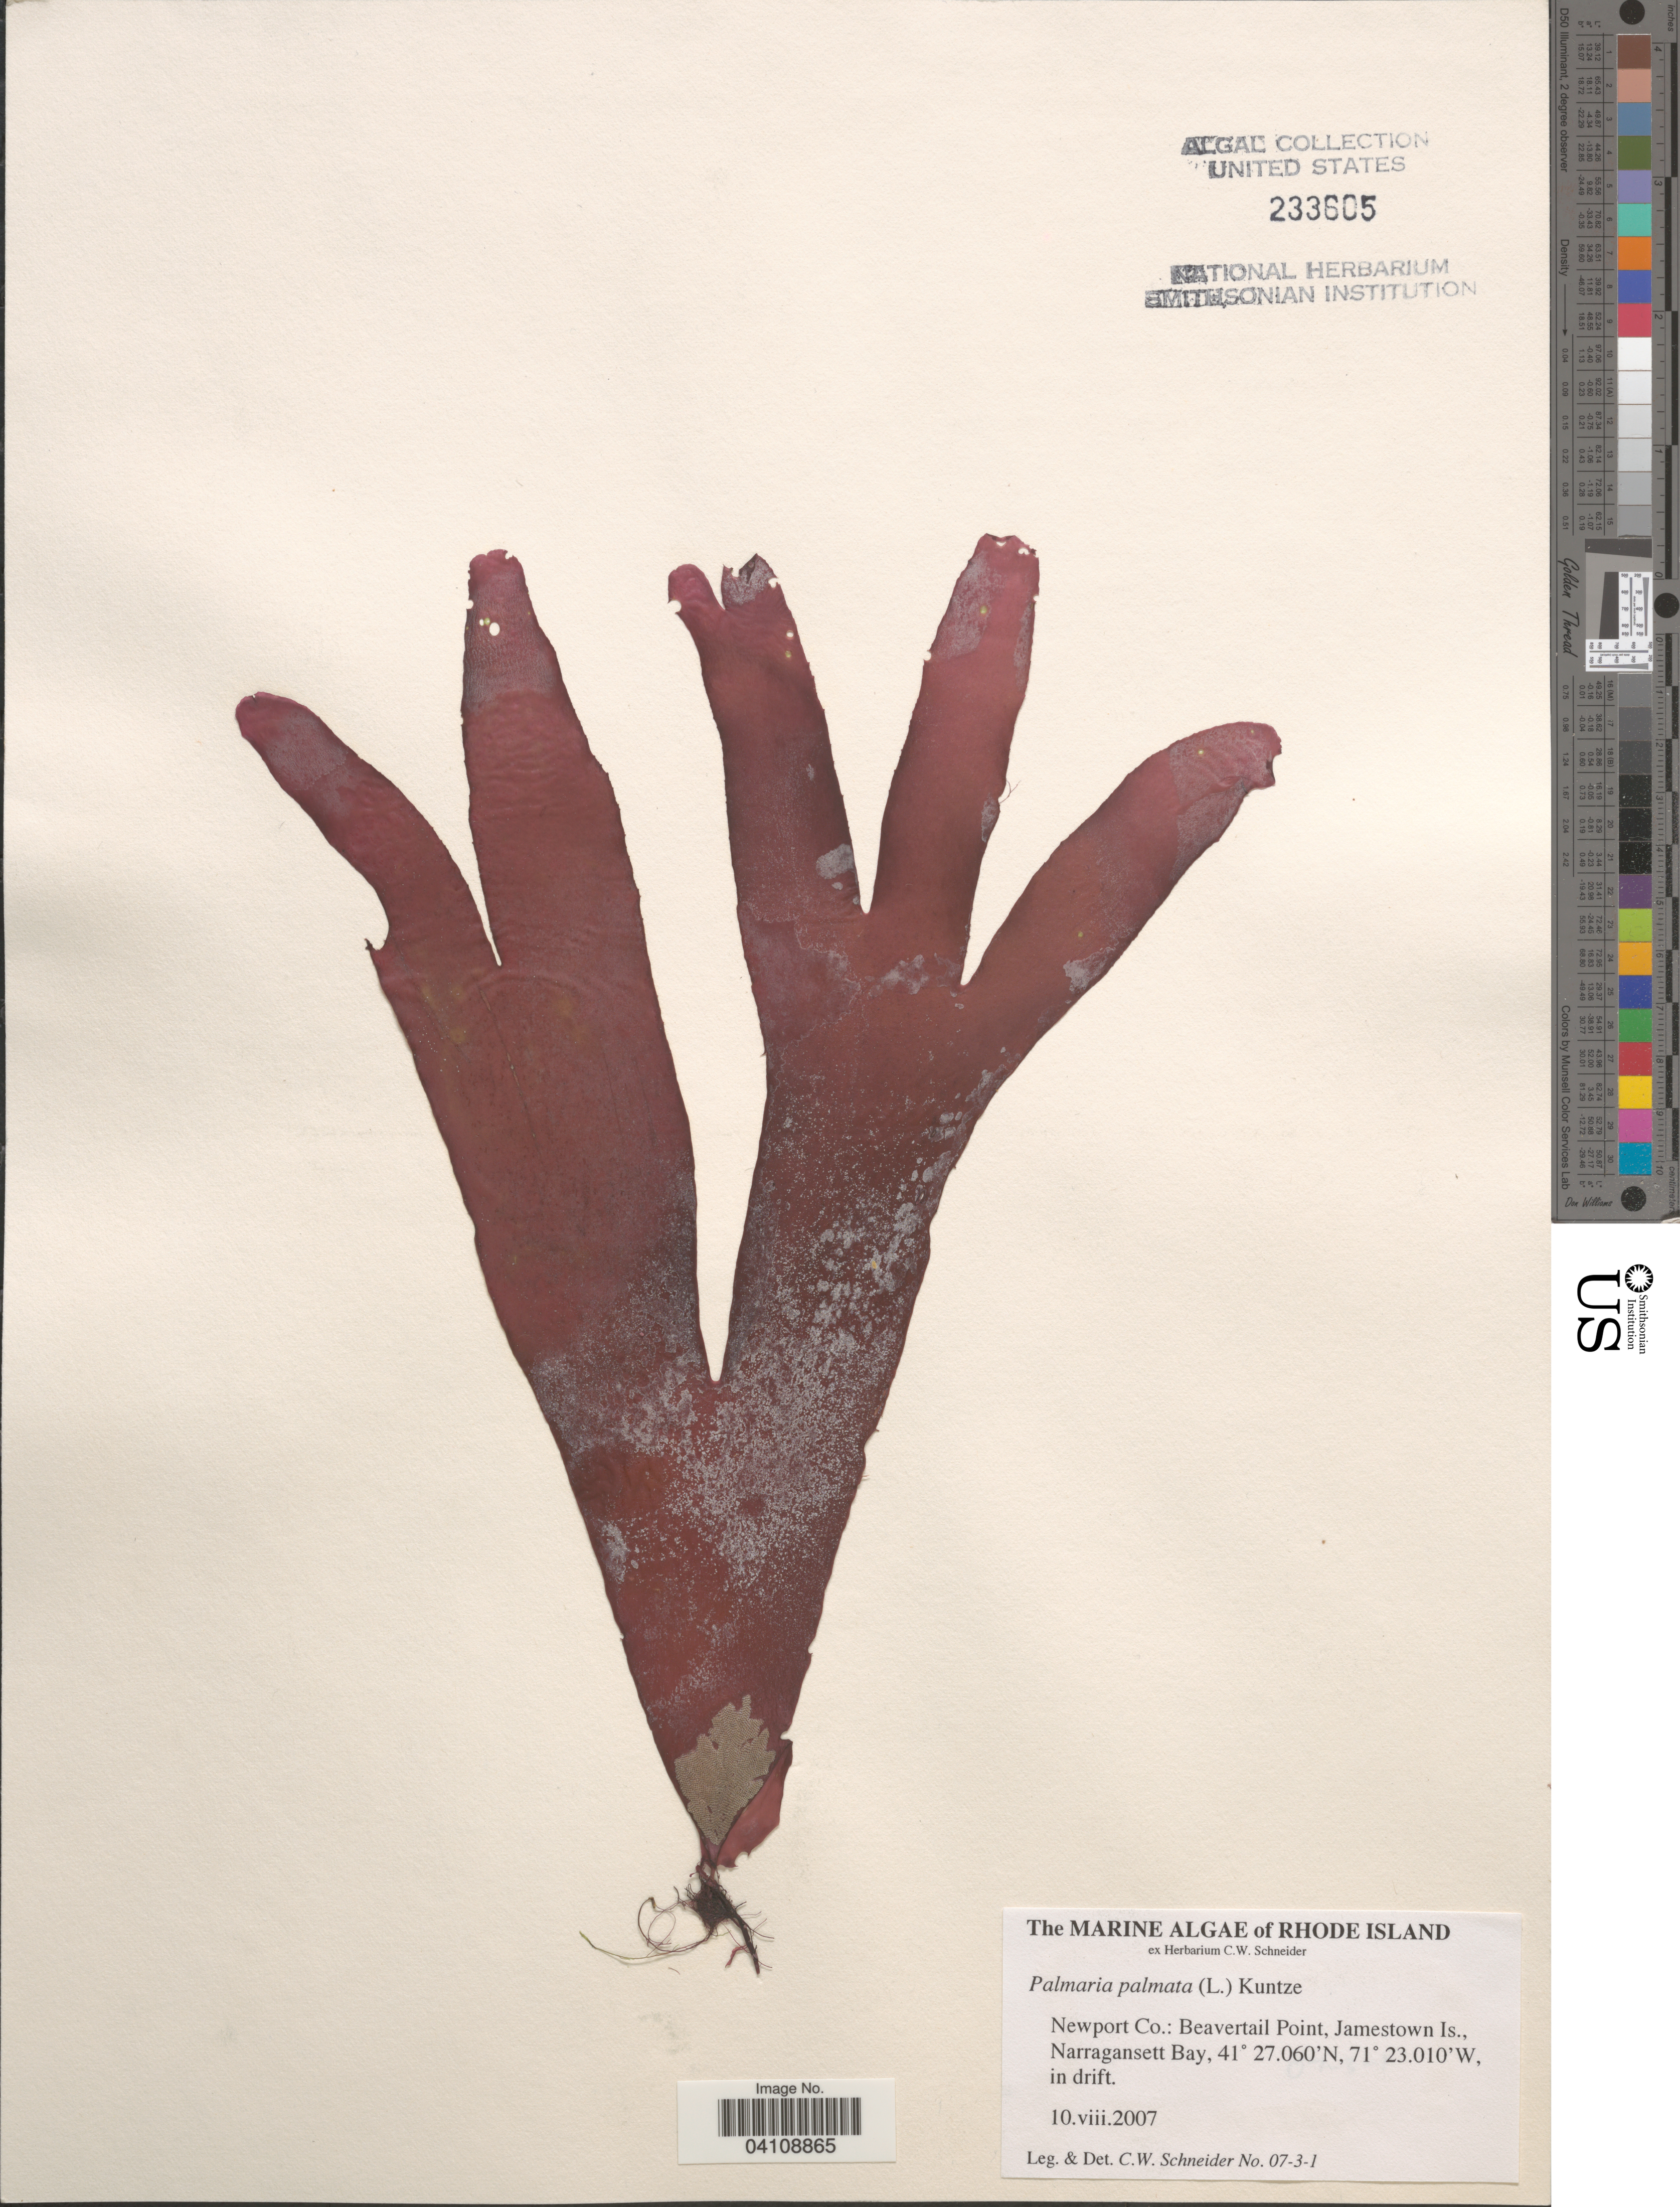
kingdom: Plantae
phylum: Rhodophyta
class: Florideophyceae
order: Palmariales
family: Palmariaceae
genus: Palmaria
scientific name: Palmaria palmata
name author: (L.) F. Weber & D. Mohr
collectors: C. W.Schneider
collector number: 07-3-1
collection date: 2007-08-10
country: United States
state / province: Rhode Island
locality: Newport Co.: Beavertail Point, Jamestown Is., Narragansett Bay.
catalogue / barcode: US 233605